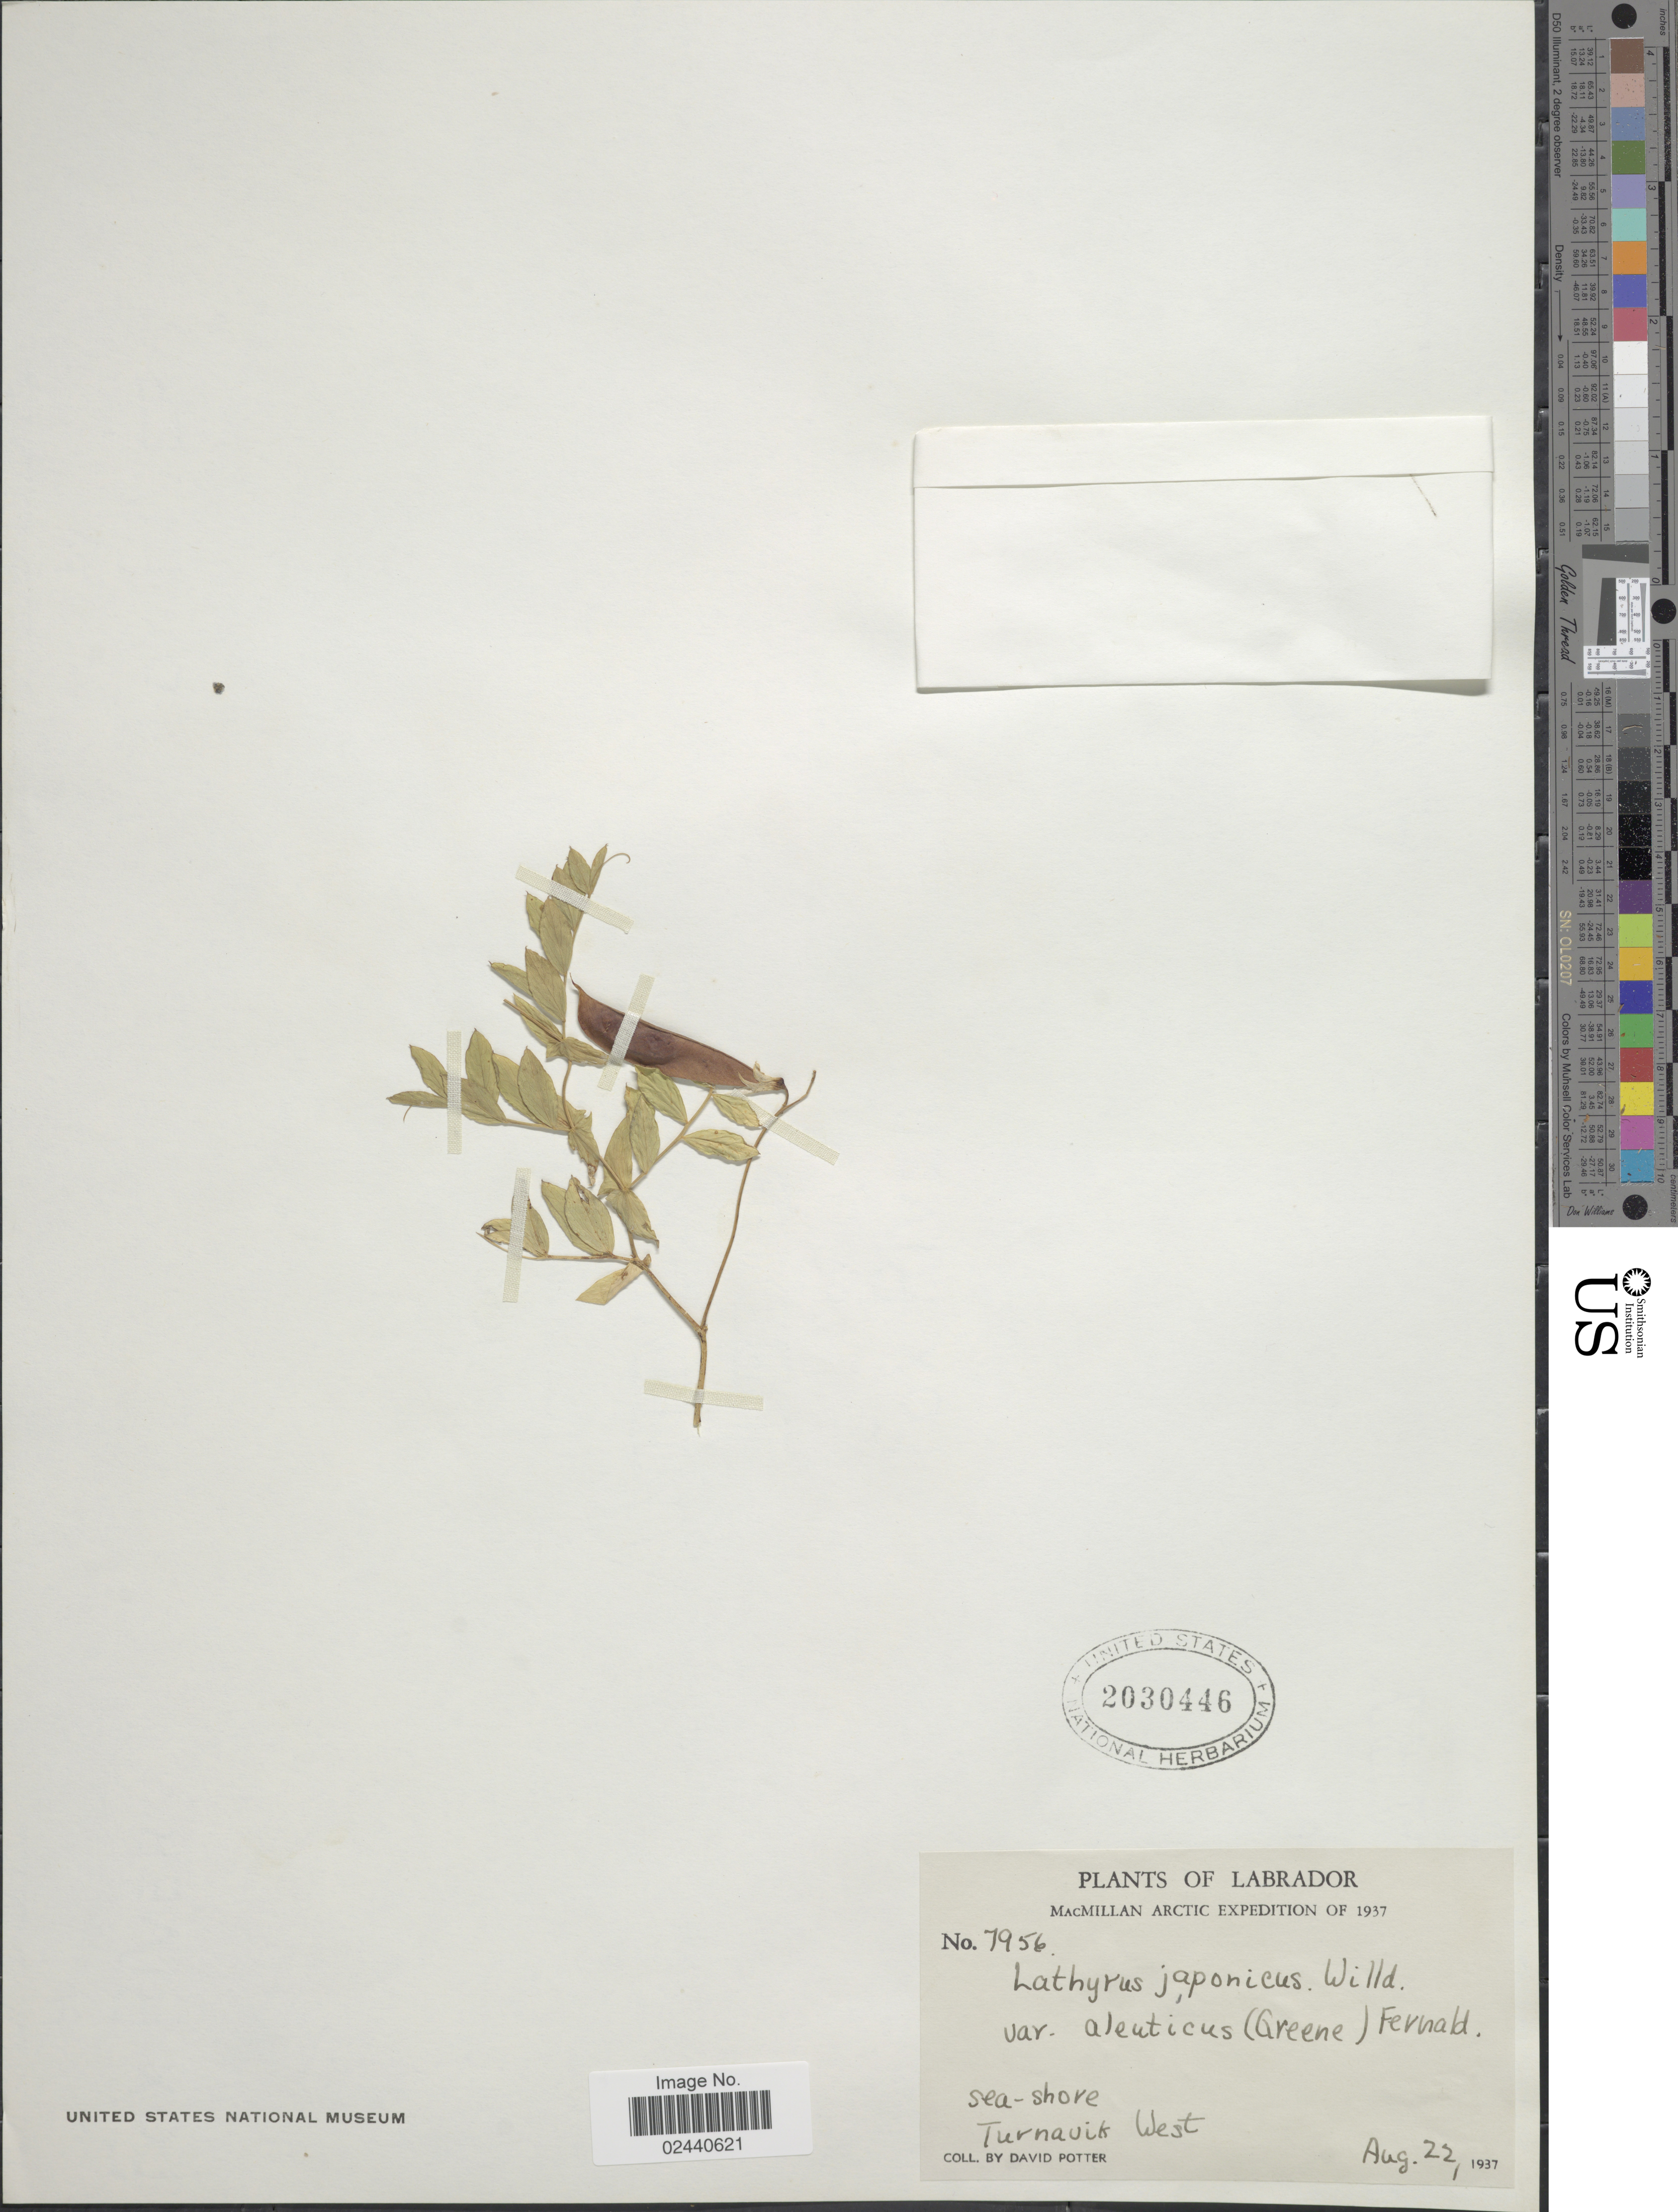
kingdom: Plantae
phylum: Tracheophyta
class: Magnoliopsida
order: Fabales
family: Fabaceae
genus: Lathyrus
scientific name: Lathyrus japonicus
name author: Willd.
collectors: D. Potter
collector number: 7956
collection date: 1937-08-22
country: Canada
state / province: Newfoundland and Labrador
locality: Labrador, Turnavik West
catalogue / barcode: US 2030446